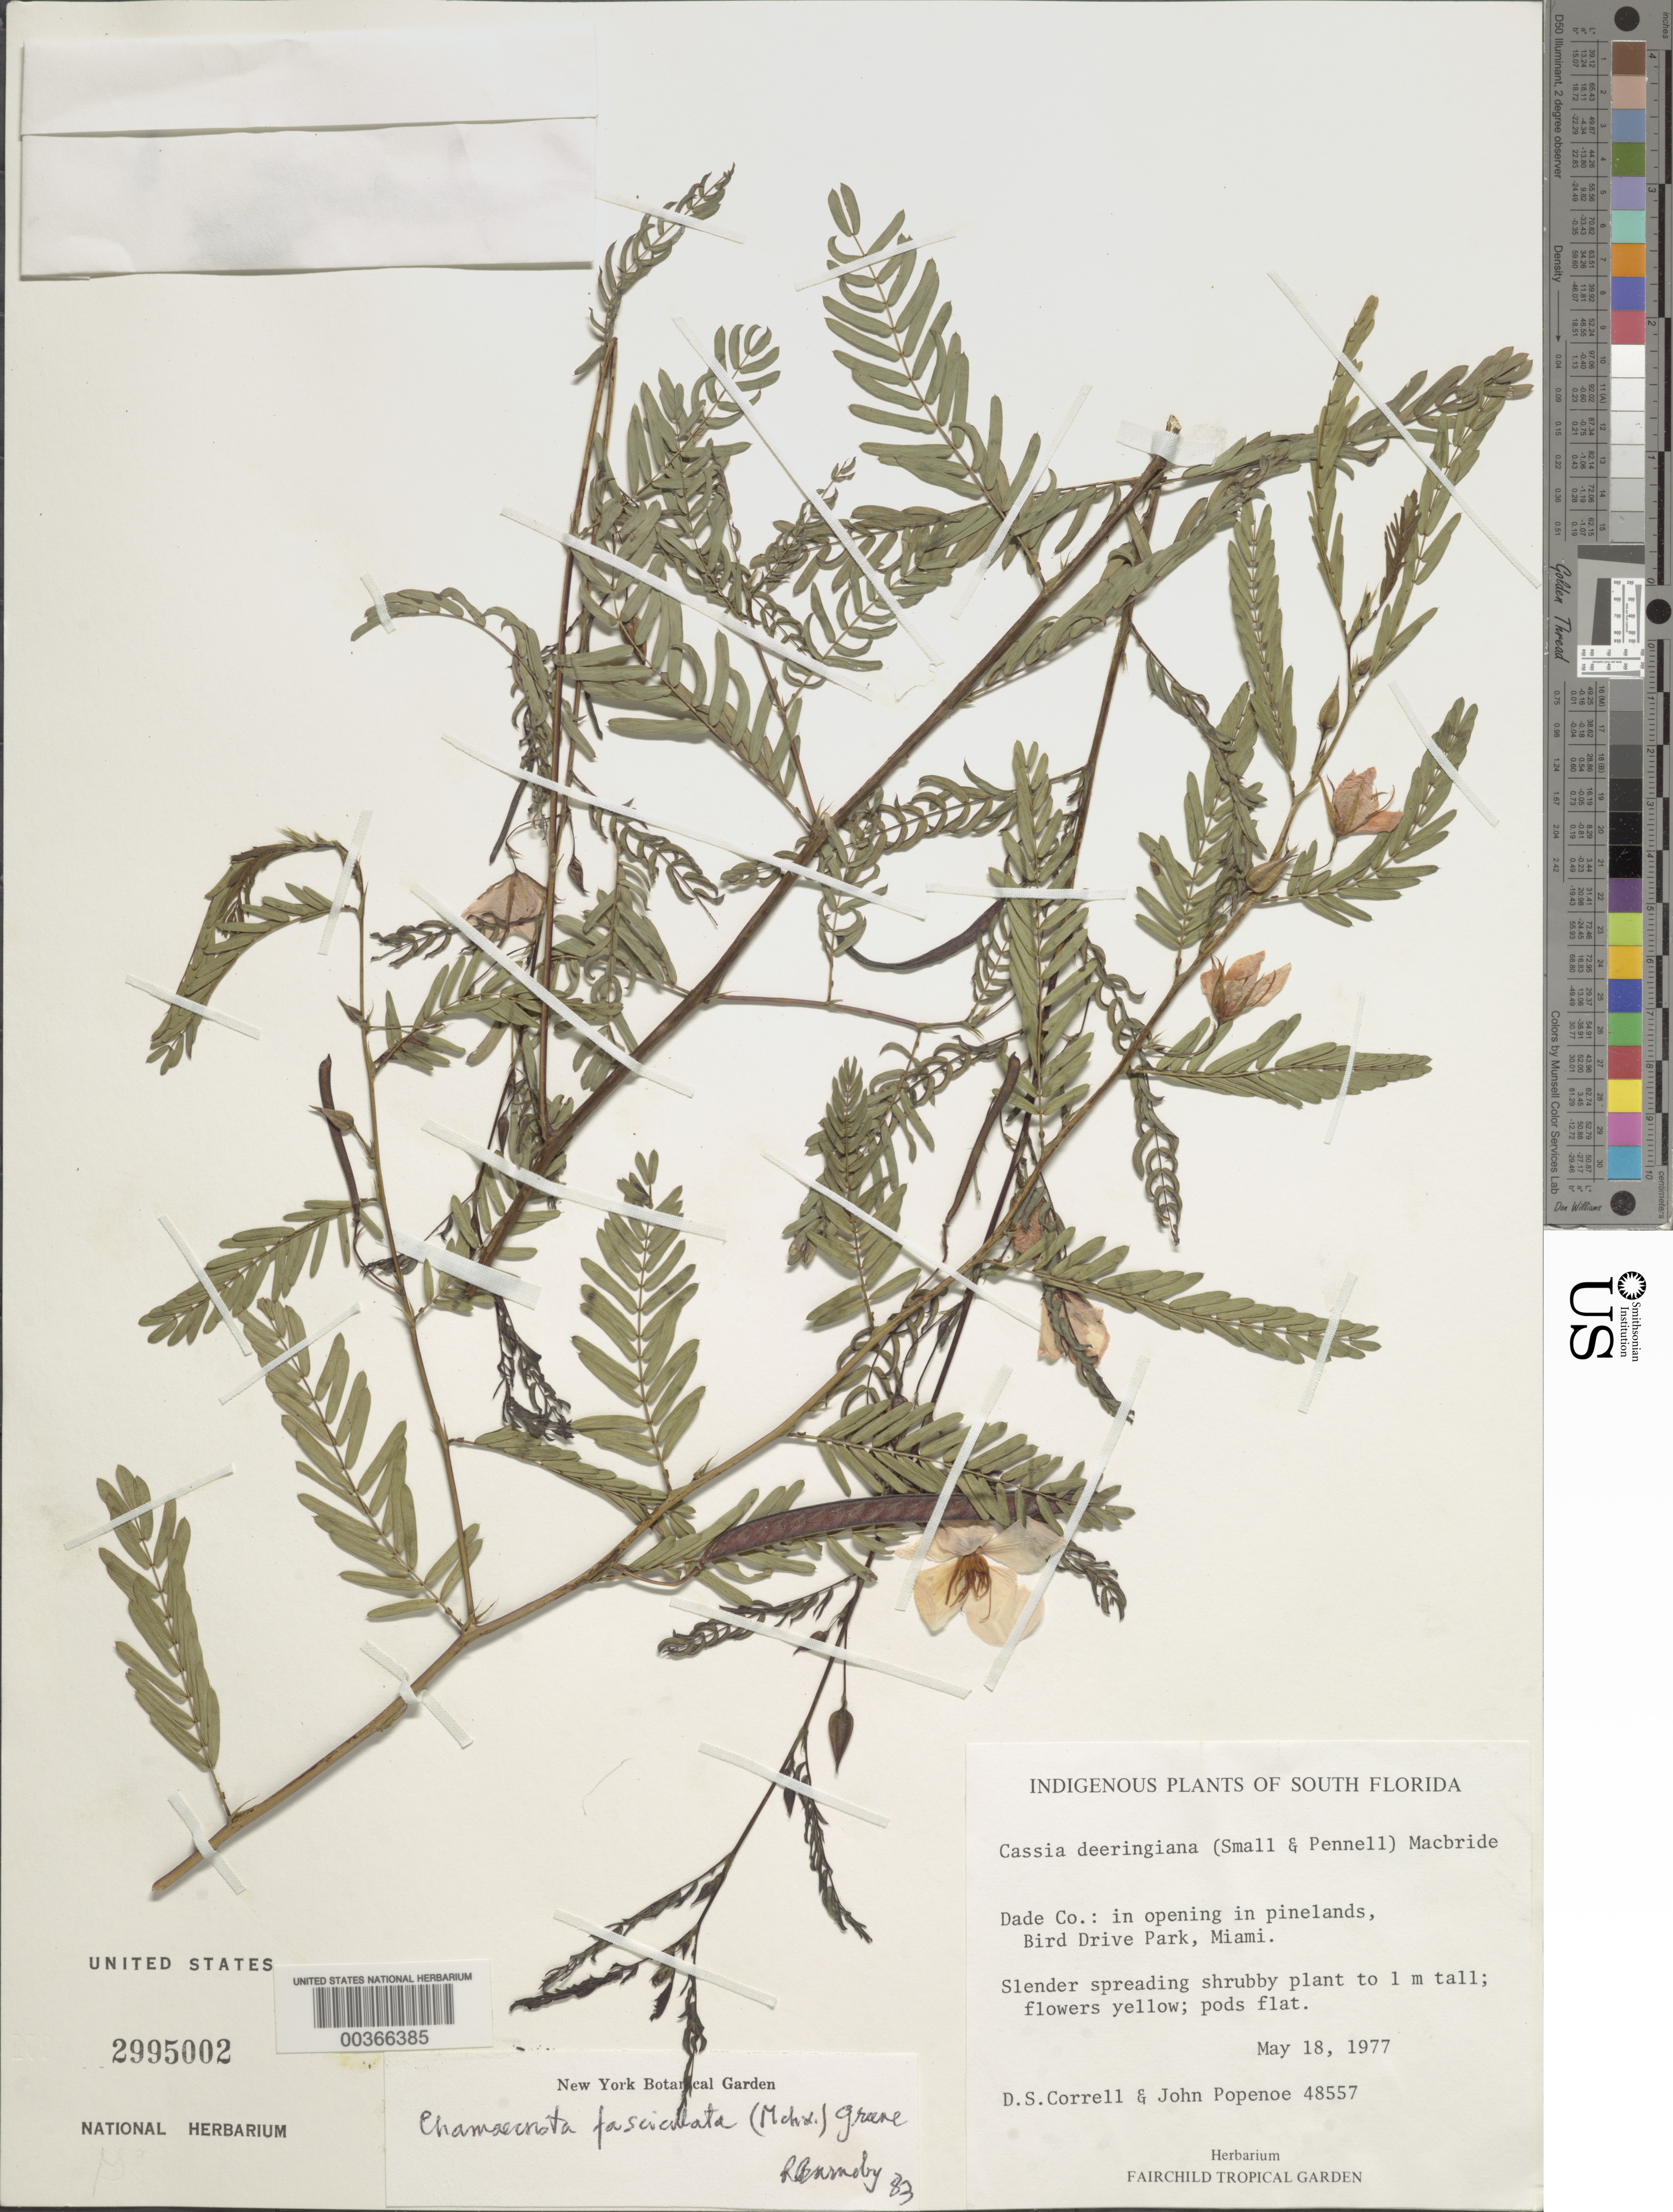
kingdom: Plantae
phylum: Tracheophyta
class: Magnoliopsida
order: Fabales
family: Fabaceae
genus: Chamaecrista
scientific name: Chamaecrista deeringiana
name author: (Pennell) Small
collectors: D. S. Correll & J. Popenoe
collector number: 48557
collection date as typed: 18 May 1977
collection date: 1977-05-18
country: United States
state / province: Florida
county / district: Dade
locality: Bird drive park, miami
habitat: In opening in pinelands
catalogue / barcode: US 2995002